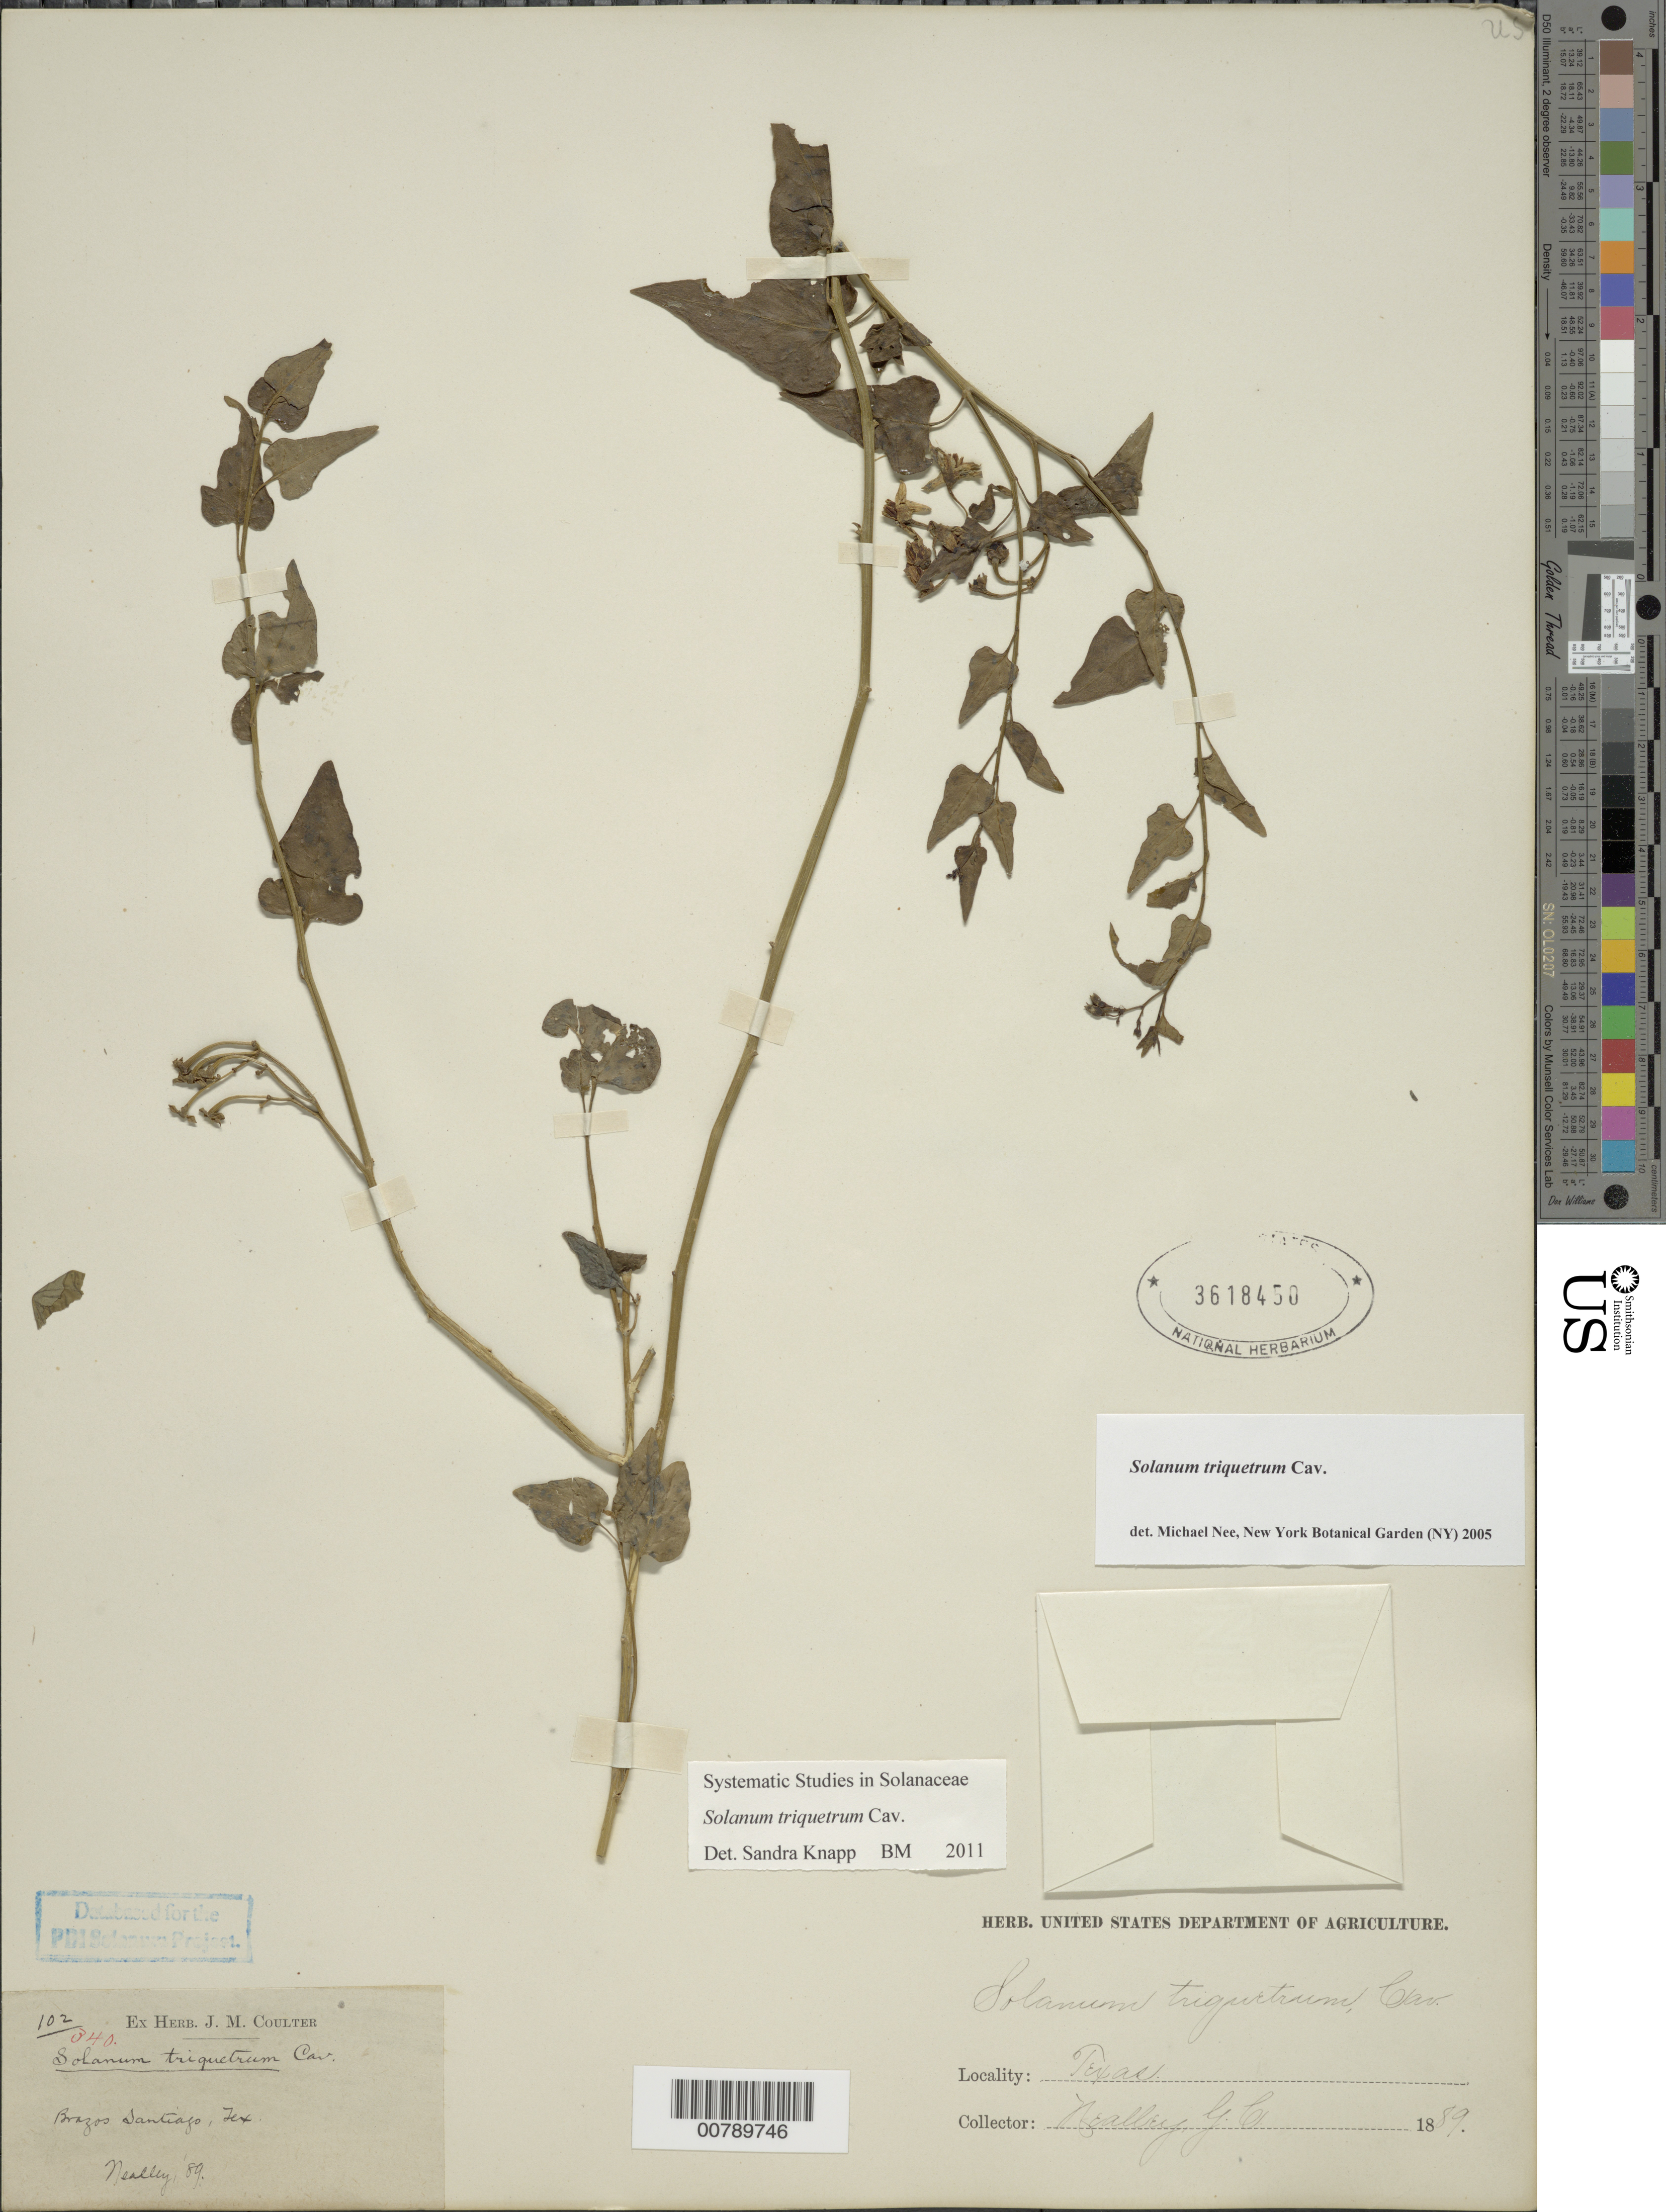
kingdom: Plantae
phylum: Tracheophyta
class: Magnoliopsida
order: Solanales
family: Solanaceae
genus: Solanum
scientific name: Solanum triquetrum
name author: Cav.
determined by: Knapp, S. D.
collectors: G. C. Nealley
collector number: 102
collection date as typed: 1889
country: United States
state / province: Texas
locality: Brazos Santiago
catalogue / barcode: US 3618450